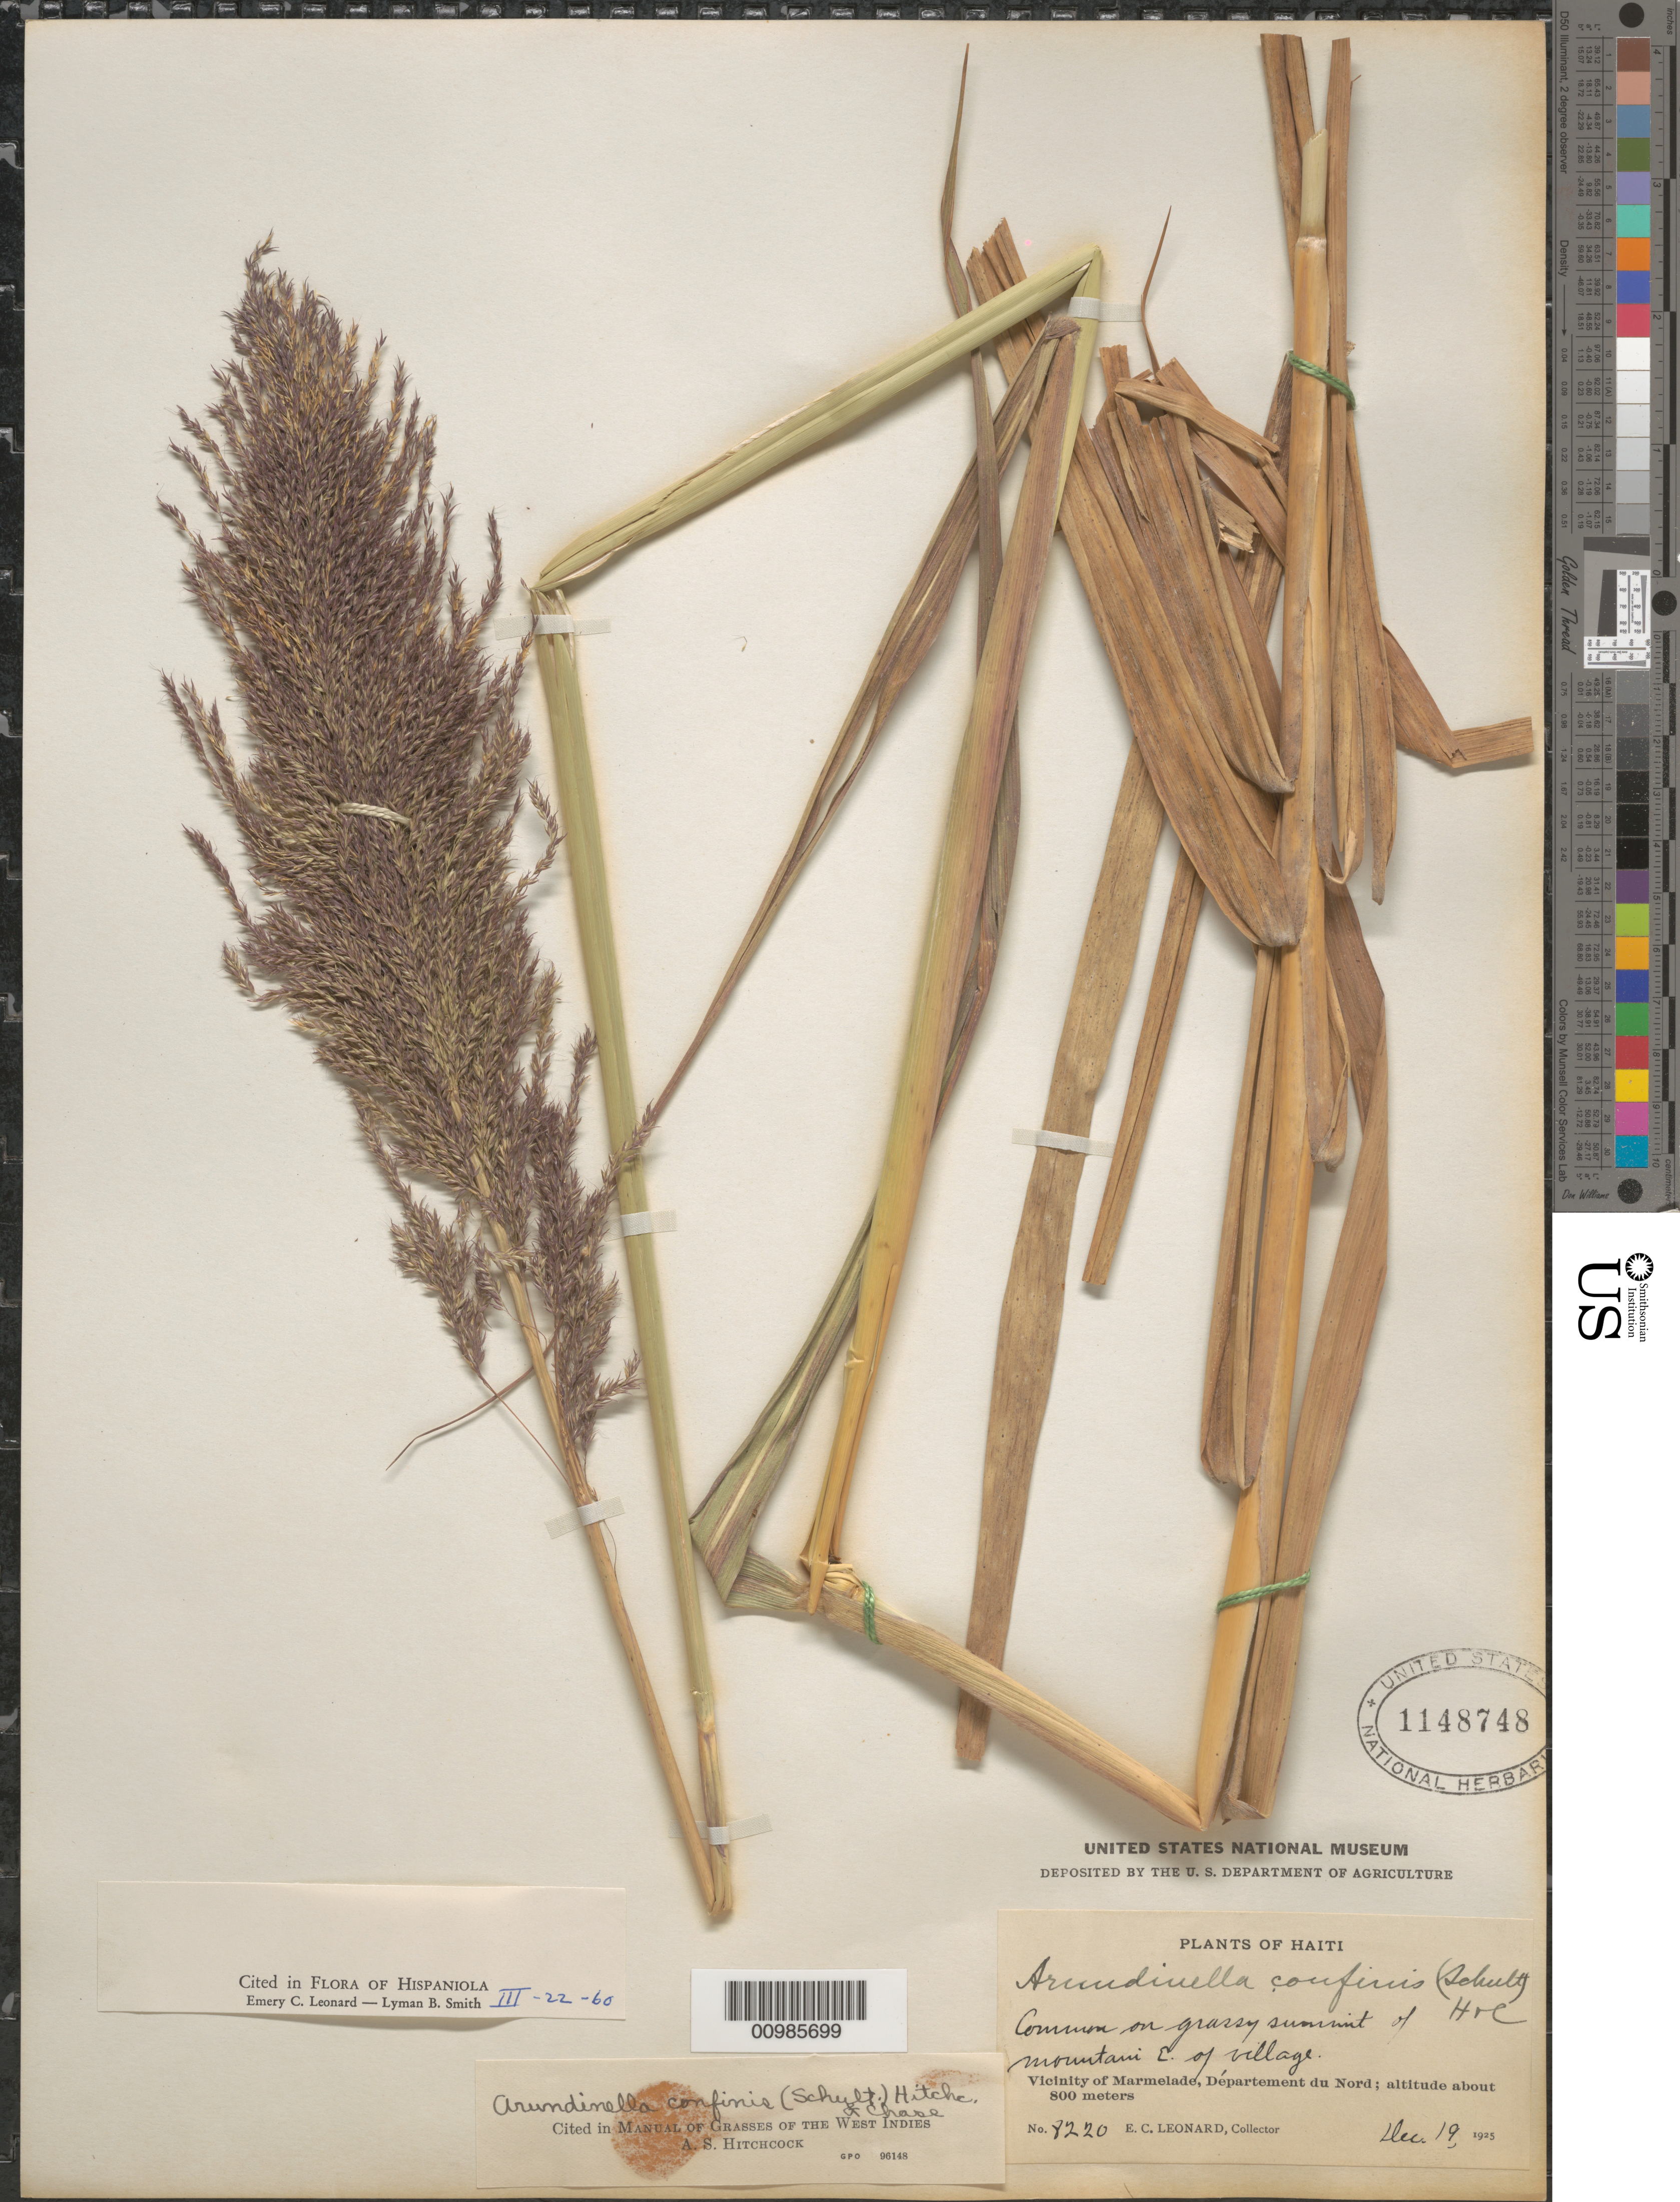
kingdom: Plantae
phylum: Tracheophyta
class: Liliopsida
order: Poales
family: Poaceae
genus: Arundinella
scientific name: Arundinella hispida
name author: (Humb. & Bonpl. ex Willd.) Kuntze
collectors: E. C. Leonard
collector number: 8220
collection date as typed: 19 Dec 1925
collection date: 1925-12-19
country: Haiti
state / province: Nord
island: Hispaniola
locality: Vicinity of Marmelade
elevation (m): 800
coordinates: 0 N, 0 E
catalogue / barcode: US 1148748